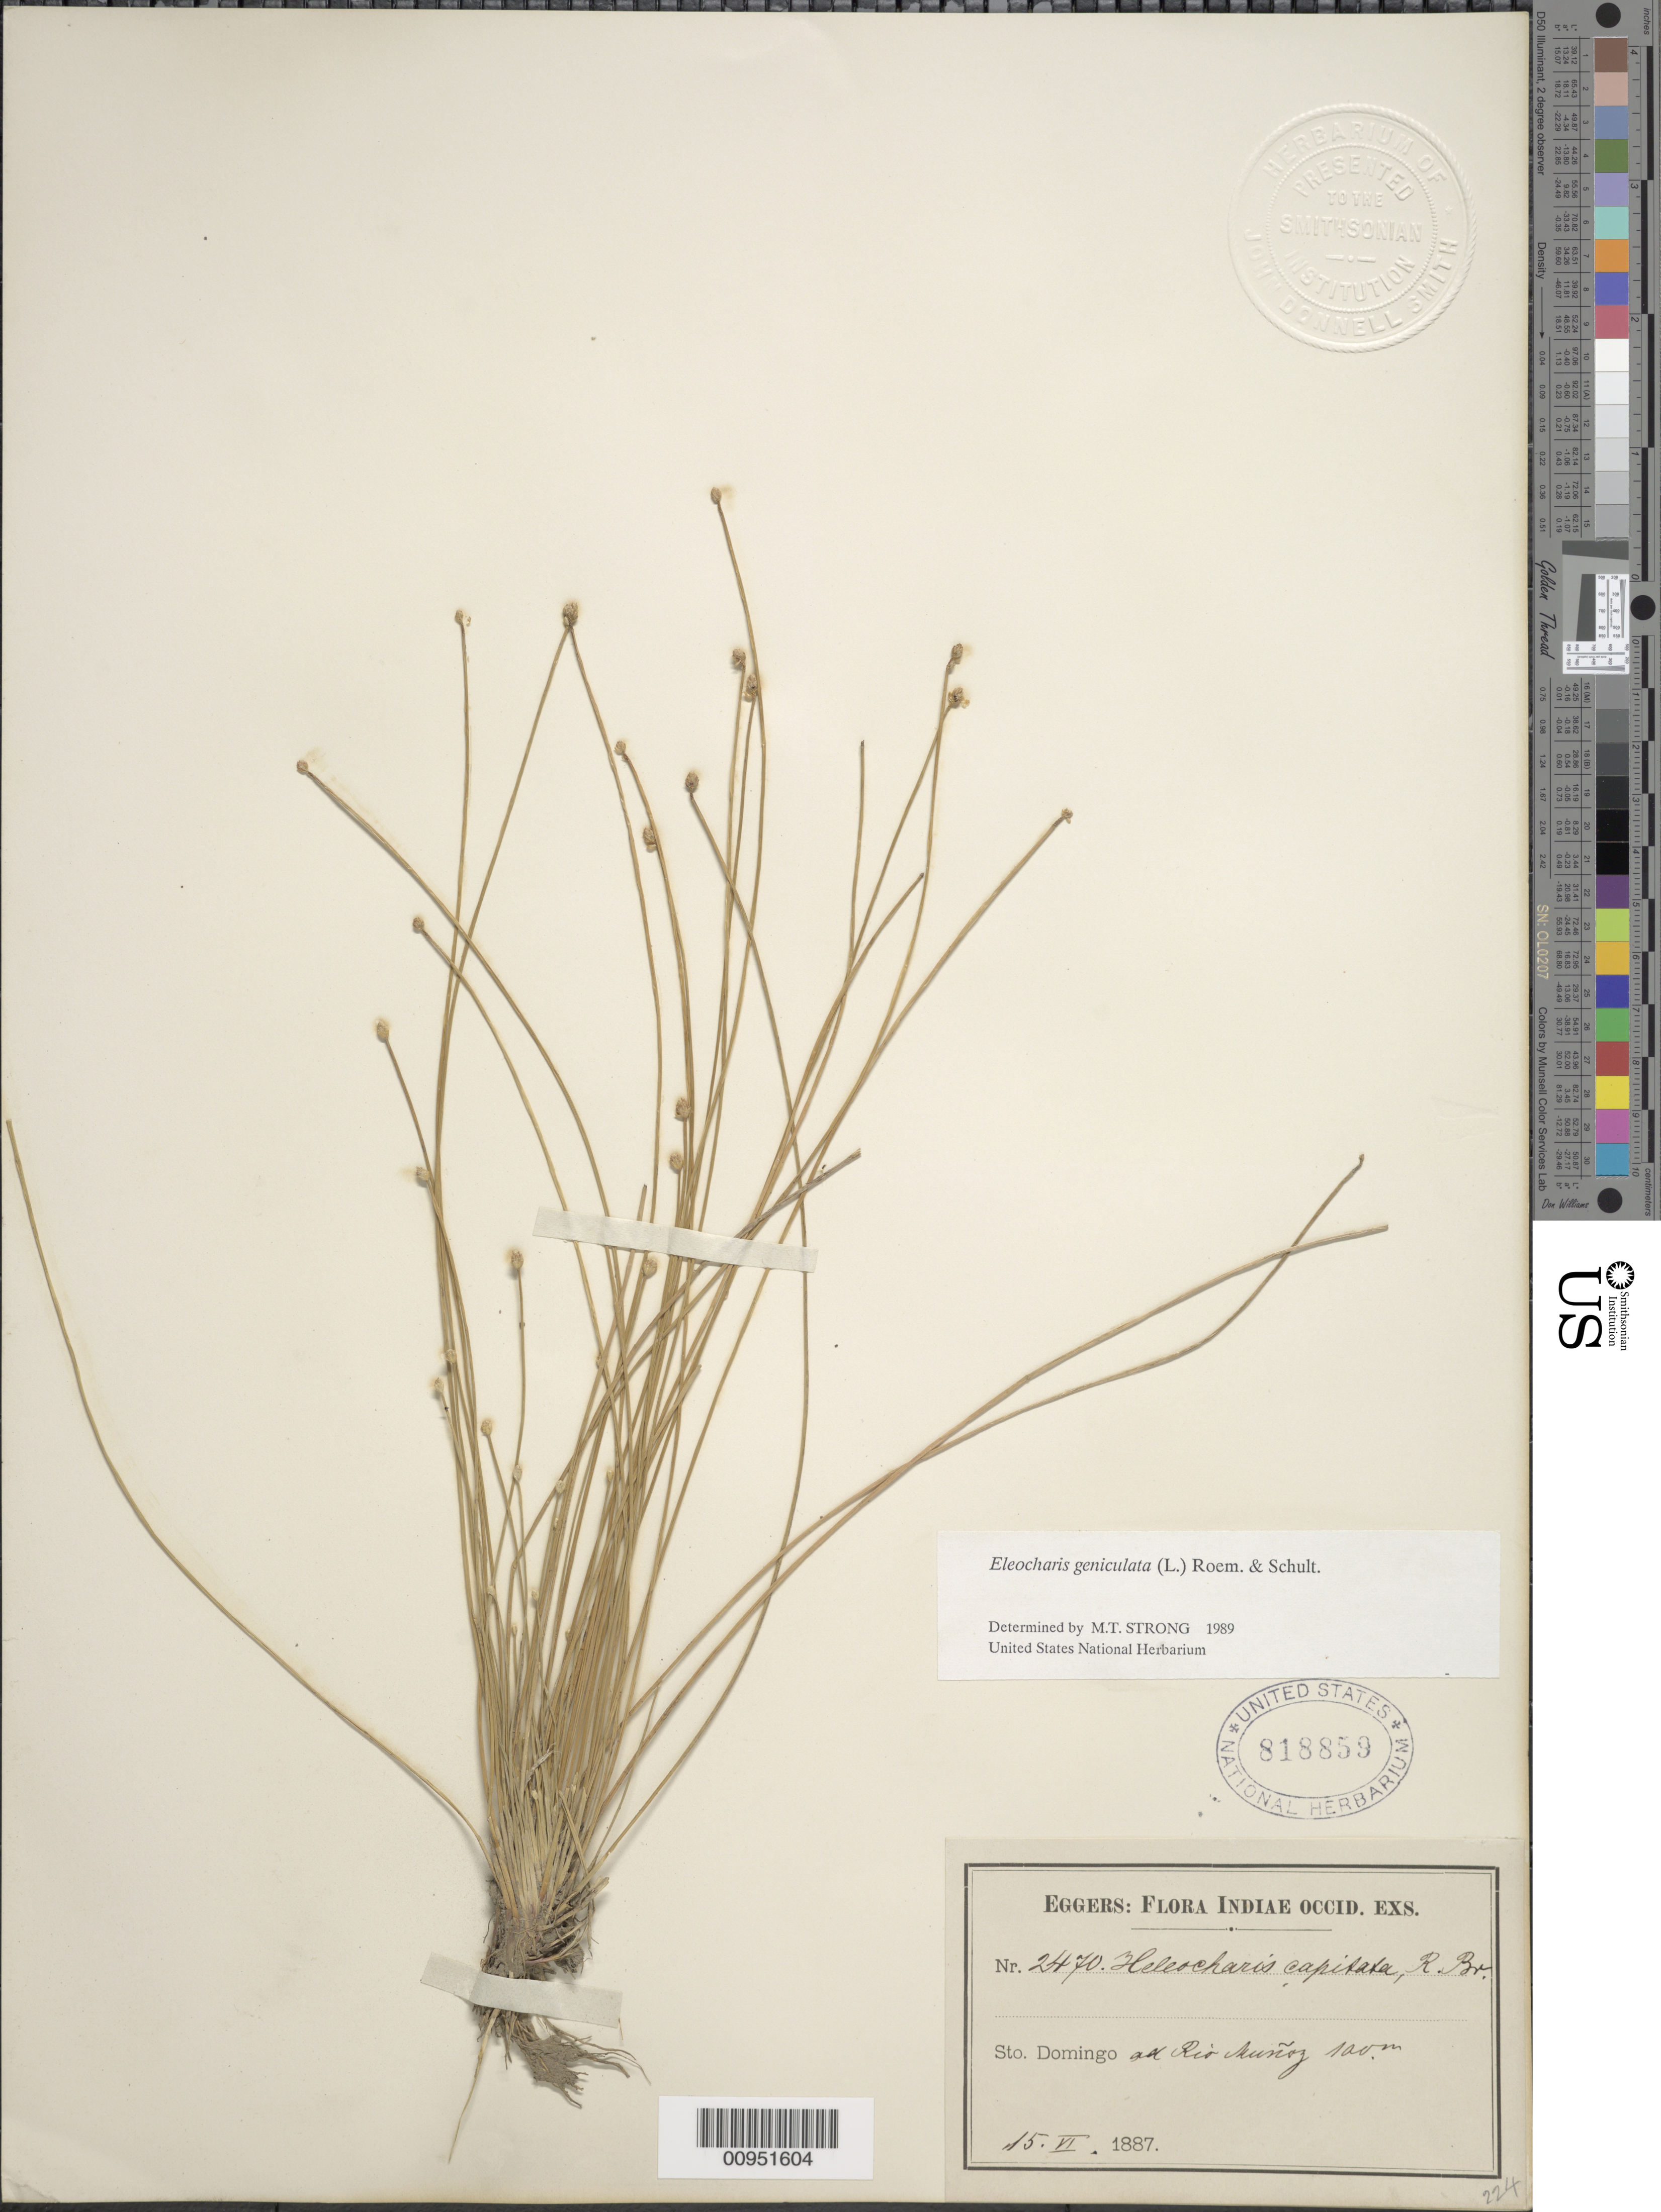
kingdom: Plantae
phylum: Tracheophyta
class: Liliopsida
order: Poales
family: Cyperaceae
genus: Eleocharis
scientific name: Eleocharis geniculata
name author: (L.) Roem. & Schult.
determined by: Strong, M. T., (US), Smithsonian Institution - National Museum of Natural History (UNITED STATES)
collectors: H. F. A. von Eggers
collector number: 2470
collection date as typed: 15 Jun 1887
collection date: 1887-06-15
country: Dominican Republic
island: Hispaniola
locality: Ad Río Nuñez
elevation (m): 100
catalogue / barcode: US 818859